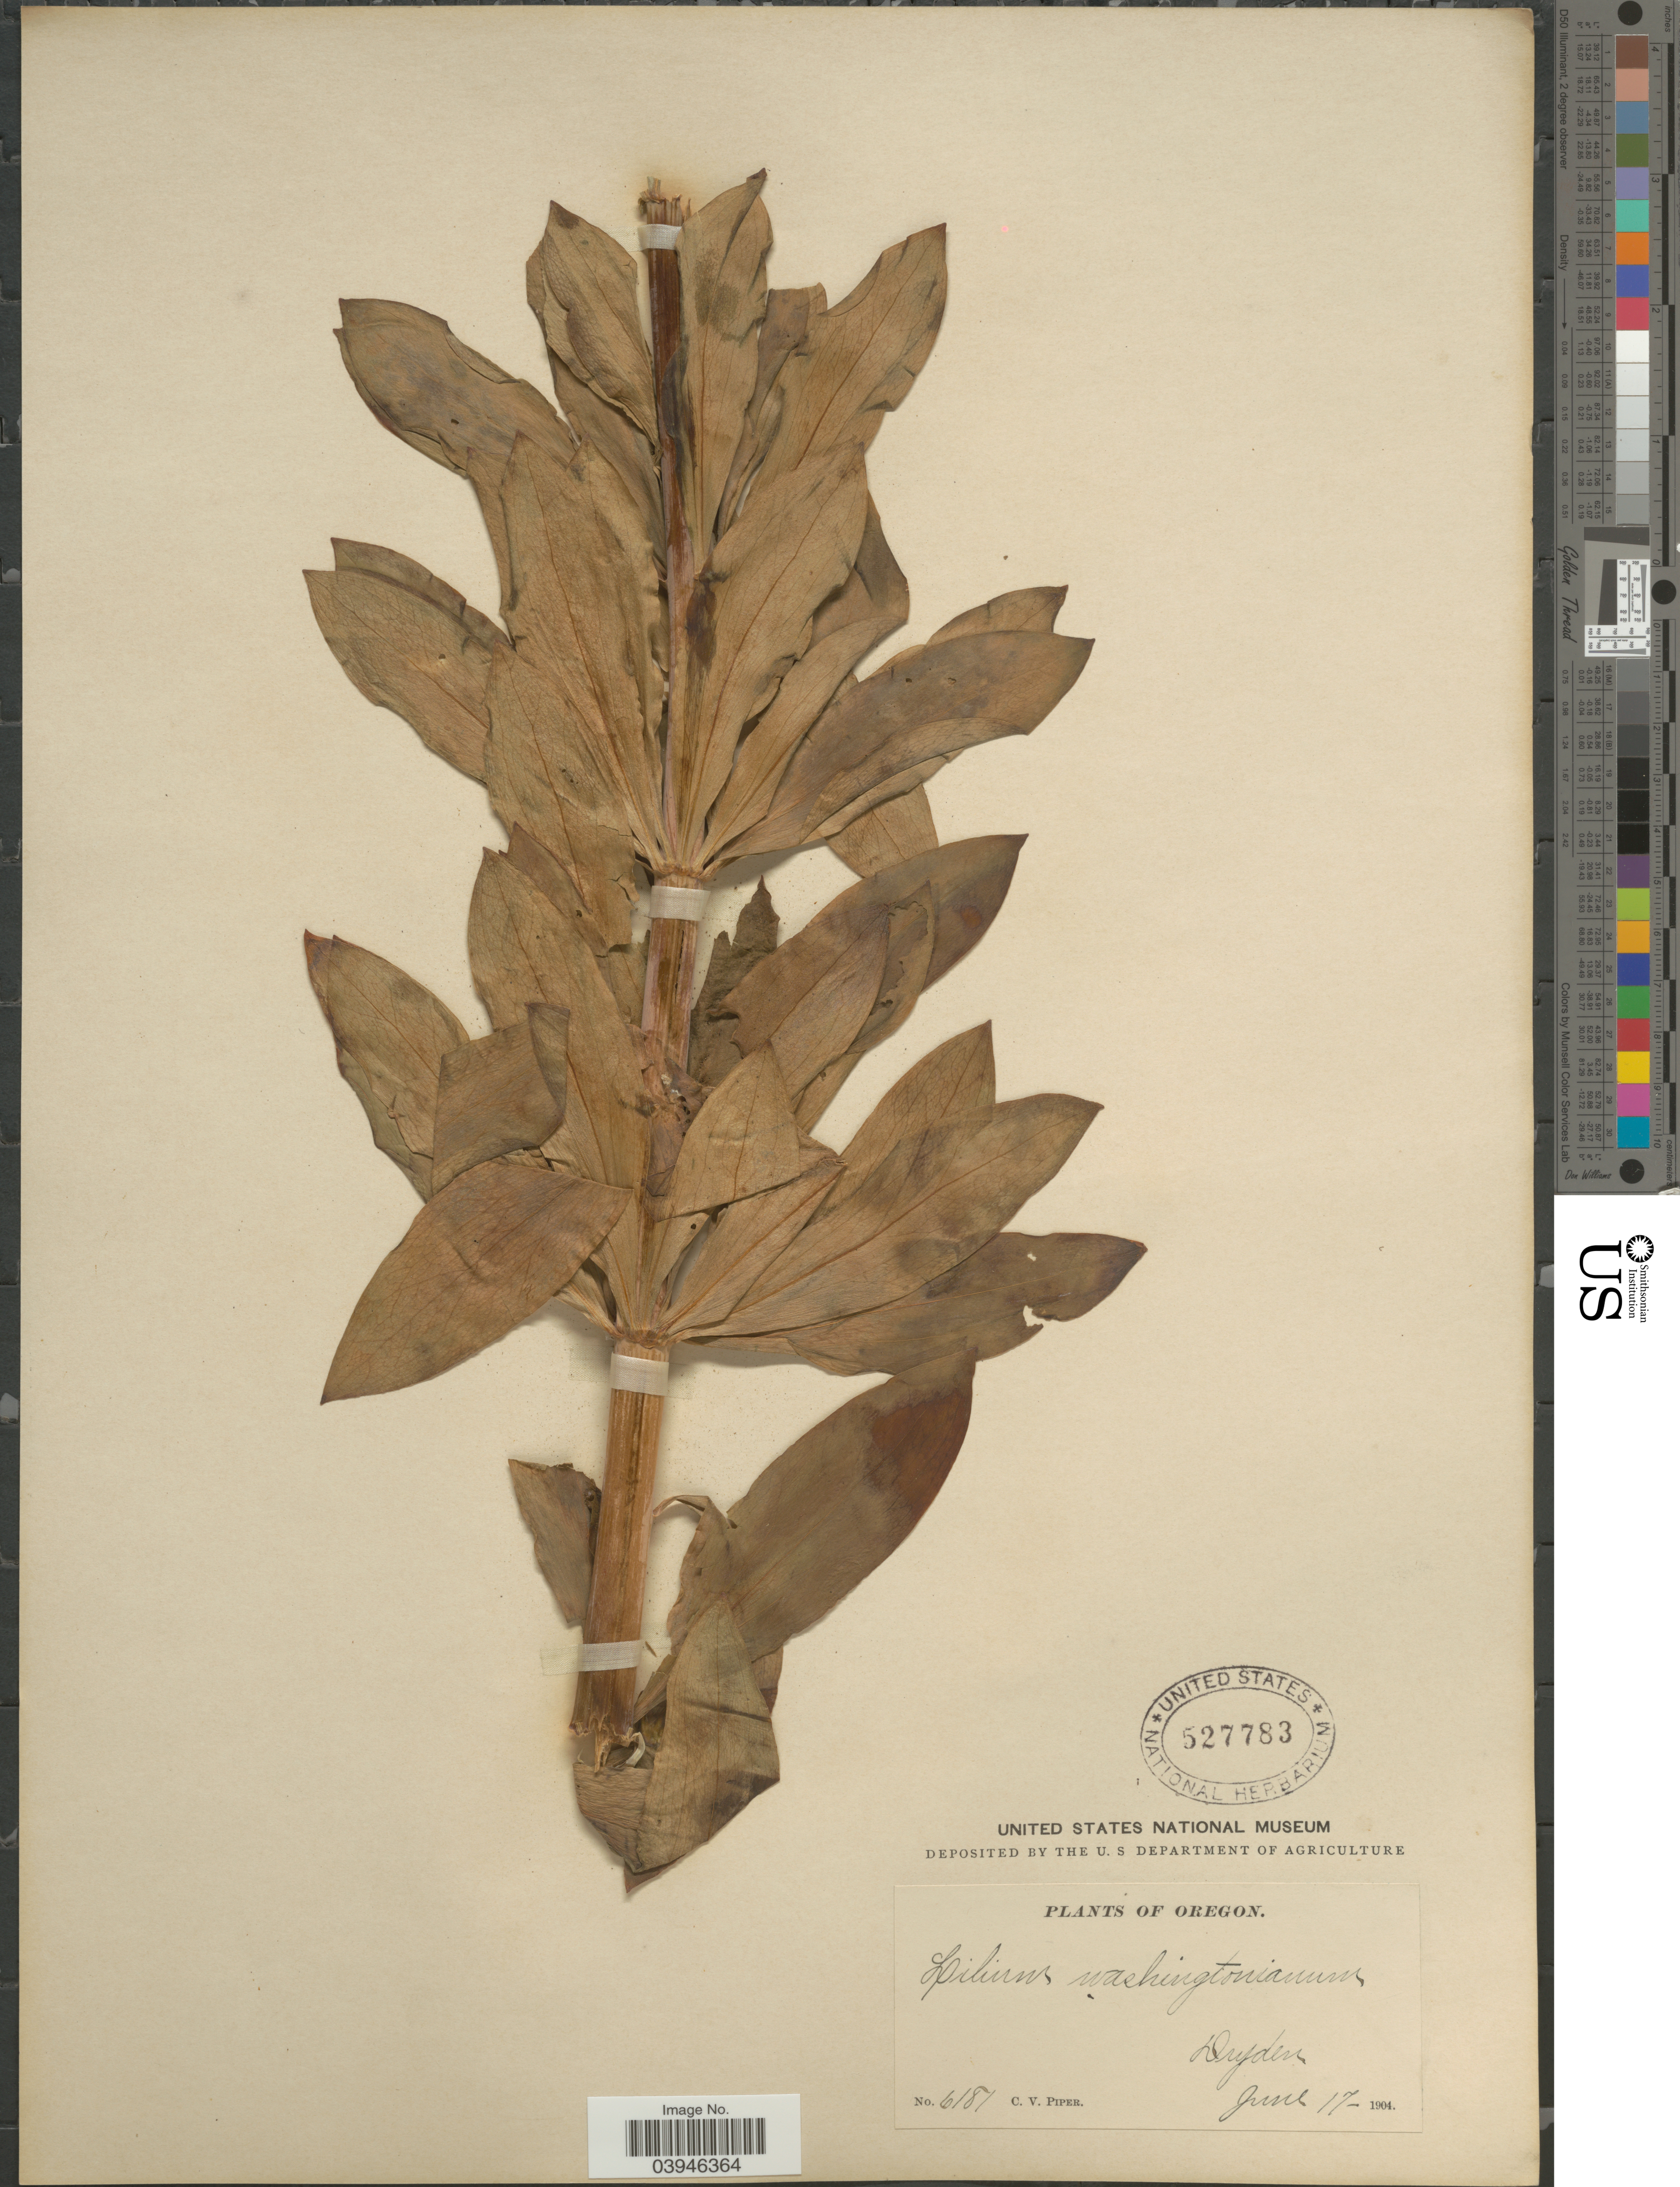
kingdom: Plantae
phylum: Tracheophyta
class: Liliopsida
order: Liliales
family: Liliaceae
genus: Lilium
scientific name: Lilium washingtonianum subsp. purpurascens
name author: (Stearn) M.W. Skinner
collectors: C. V. Piper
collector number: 6181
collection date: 1904-06-17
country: United States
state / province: Oregon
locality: Dryden.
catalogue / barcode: US 527783